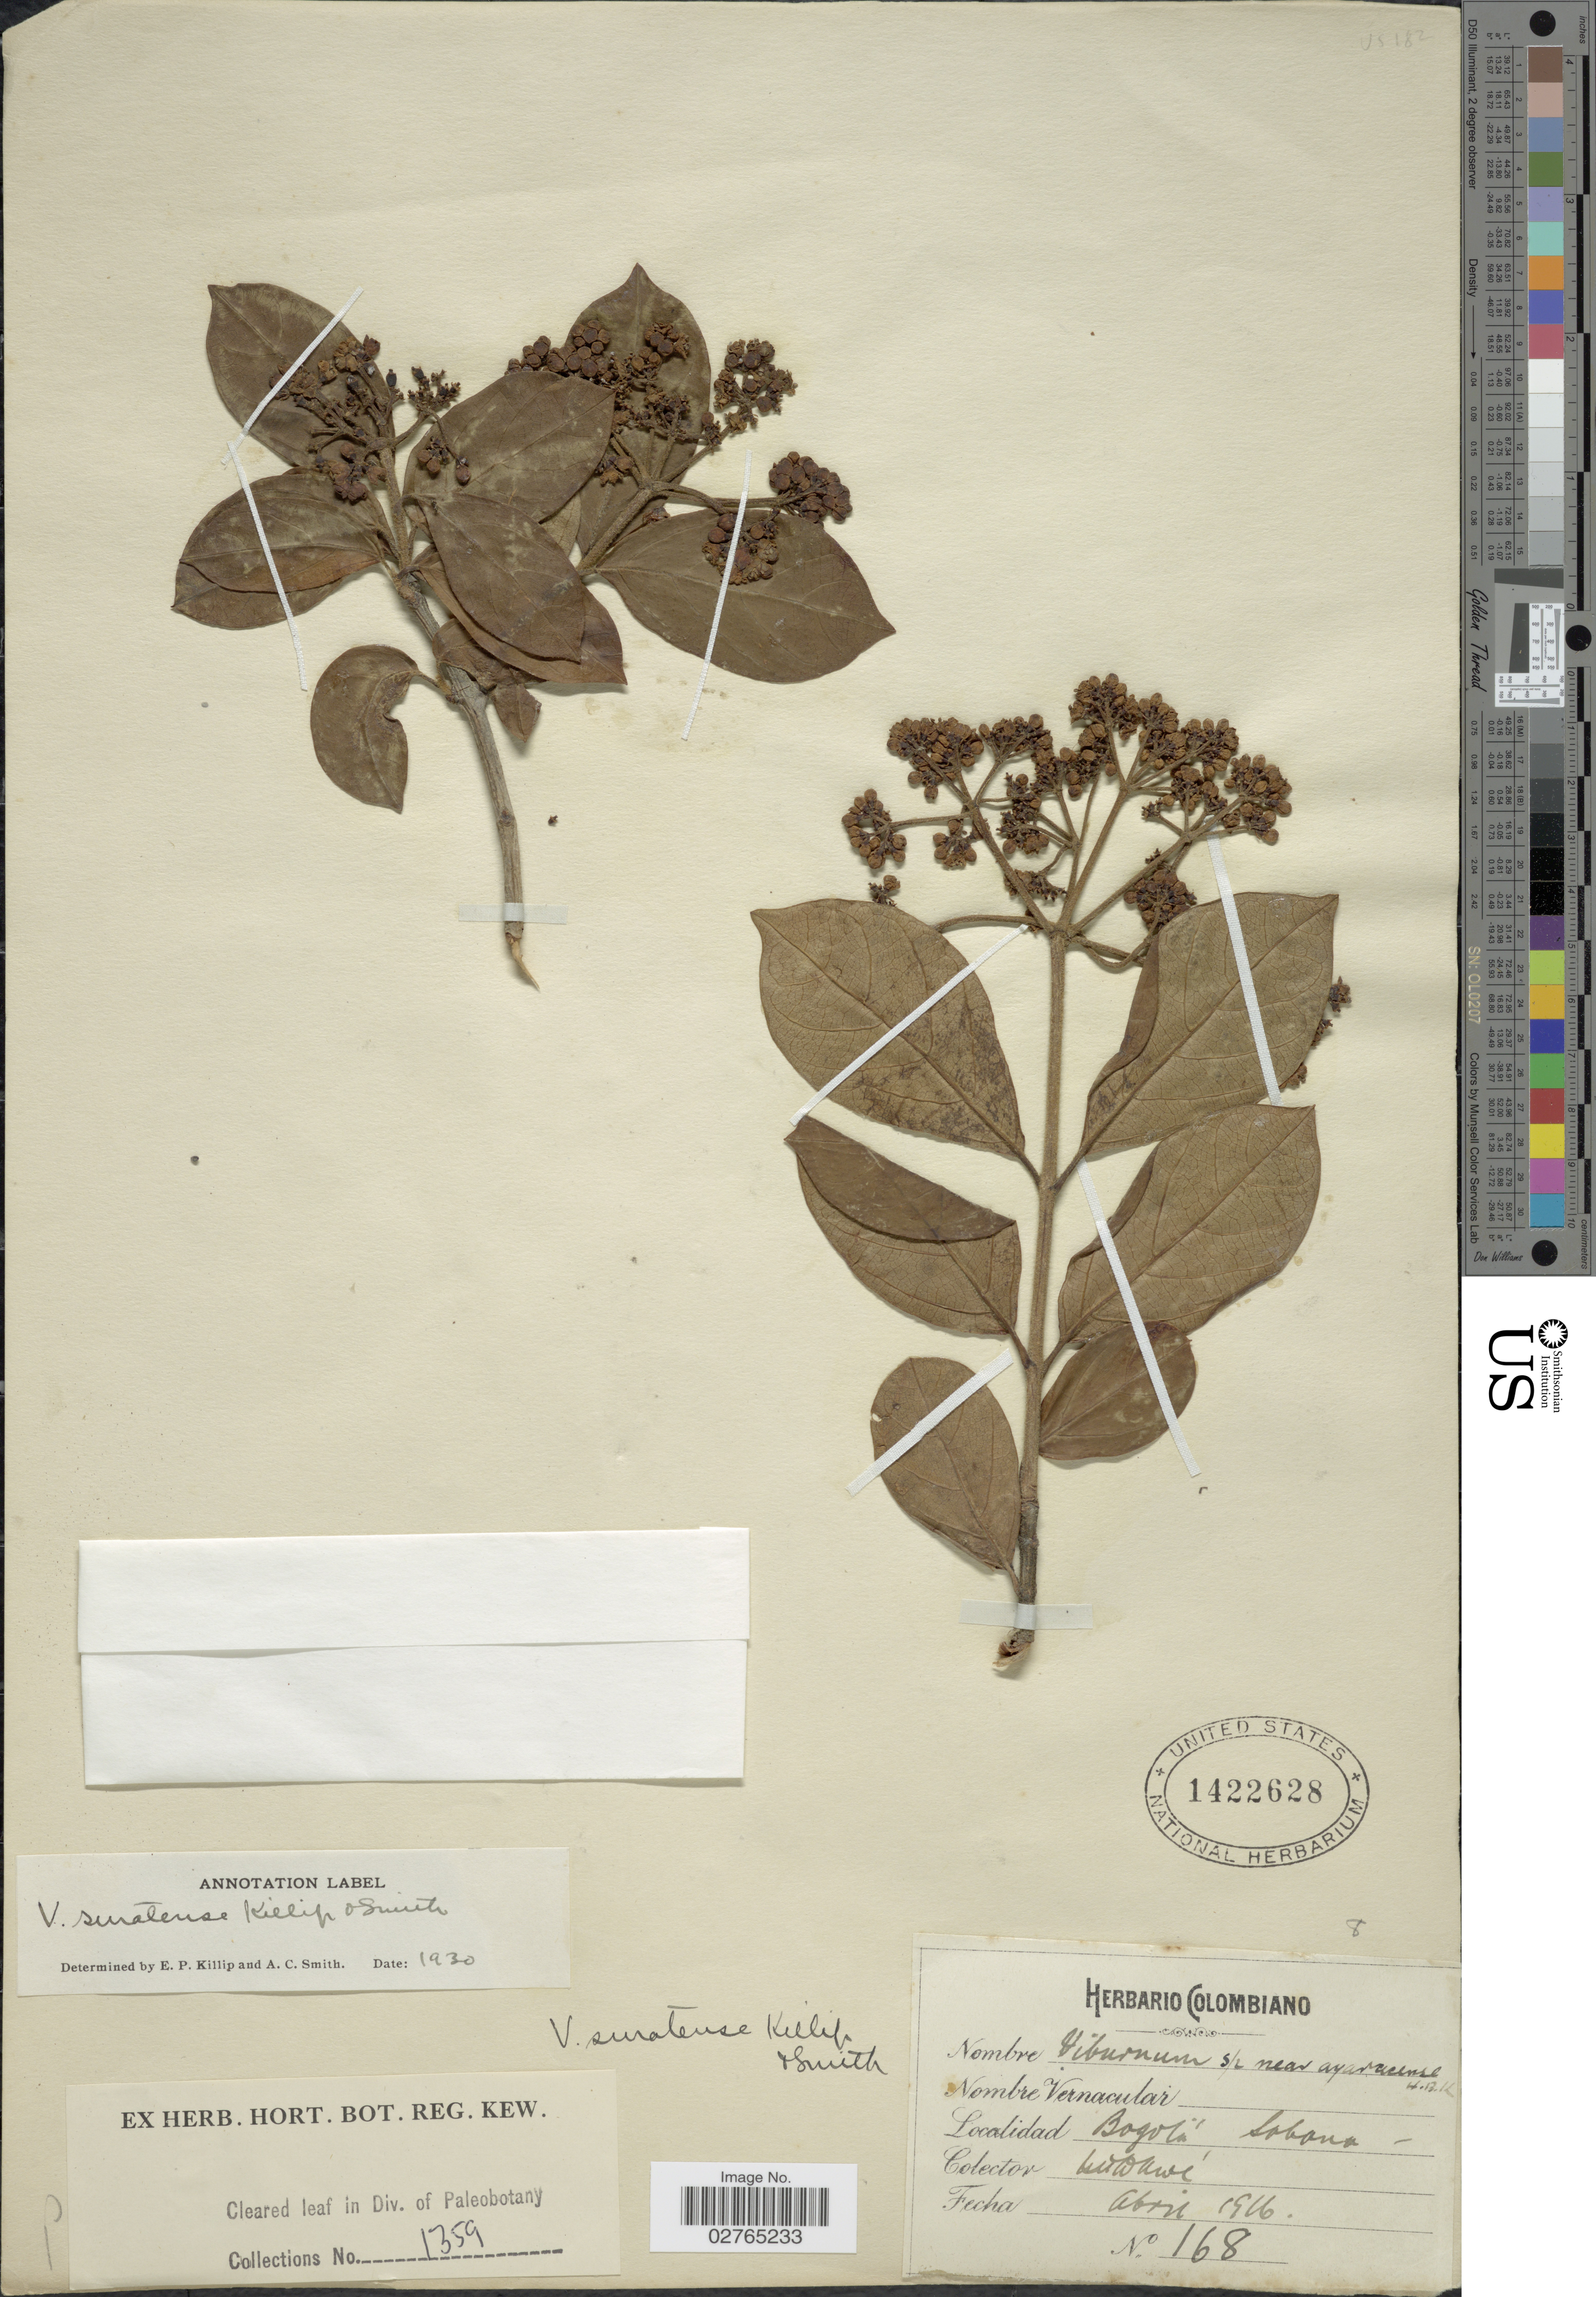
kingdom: Plantae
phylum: Tracheophyta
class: Magnoliopsida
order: Dipsacales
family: Viburnaceae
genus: Viburnum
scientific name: Viburnum suratense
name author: Killip & A.C. Sm.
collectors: M. T. Dawe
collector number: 168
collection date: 1916-04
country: Colombia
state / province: Bogota D.C.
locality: Sabana.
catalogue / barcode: US 1422628